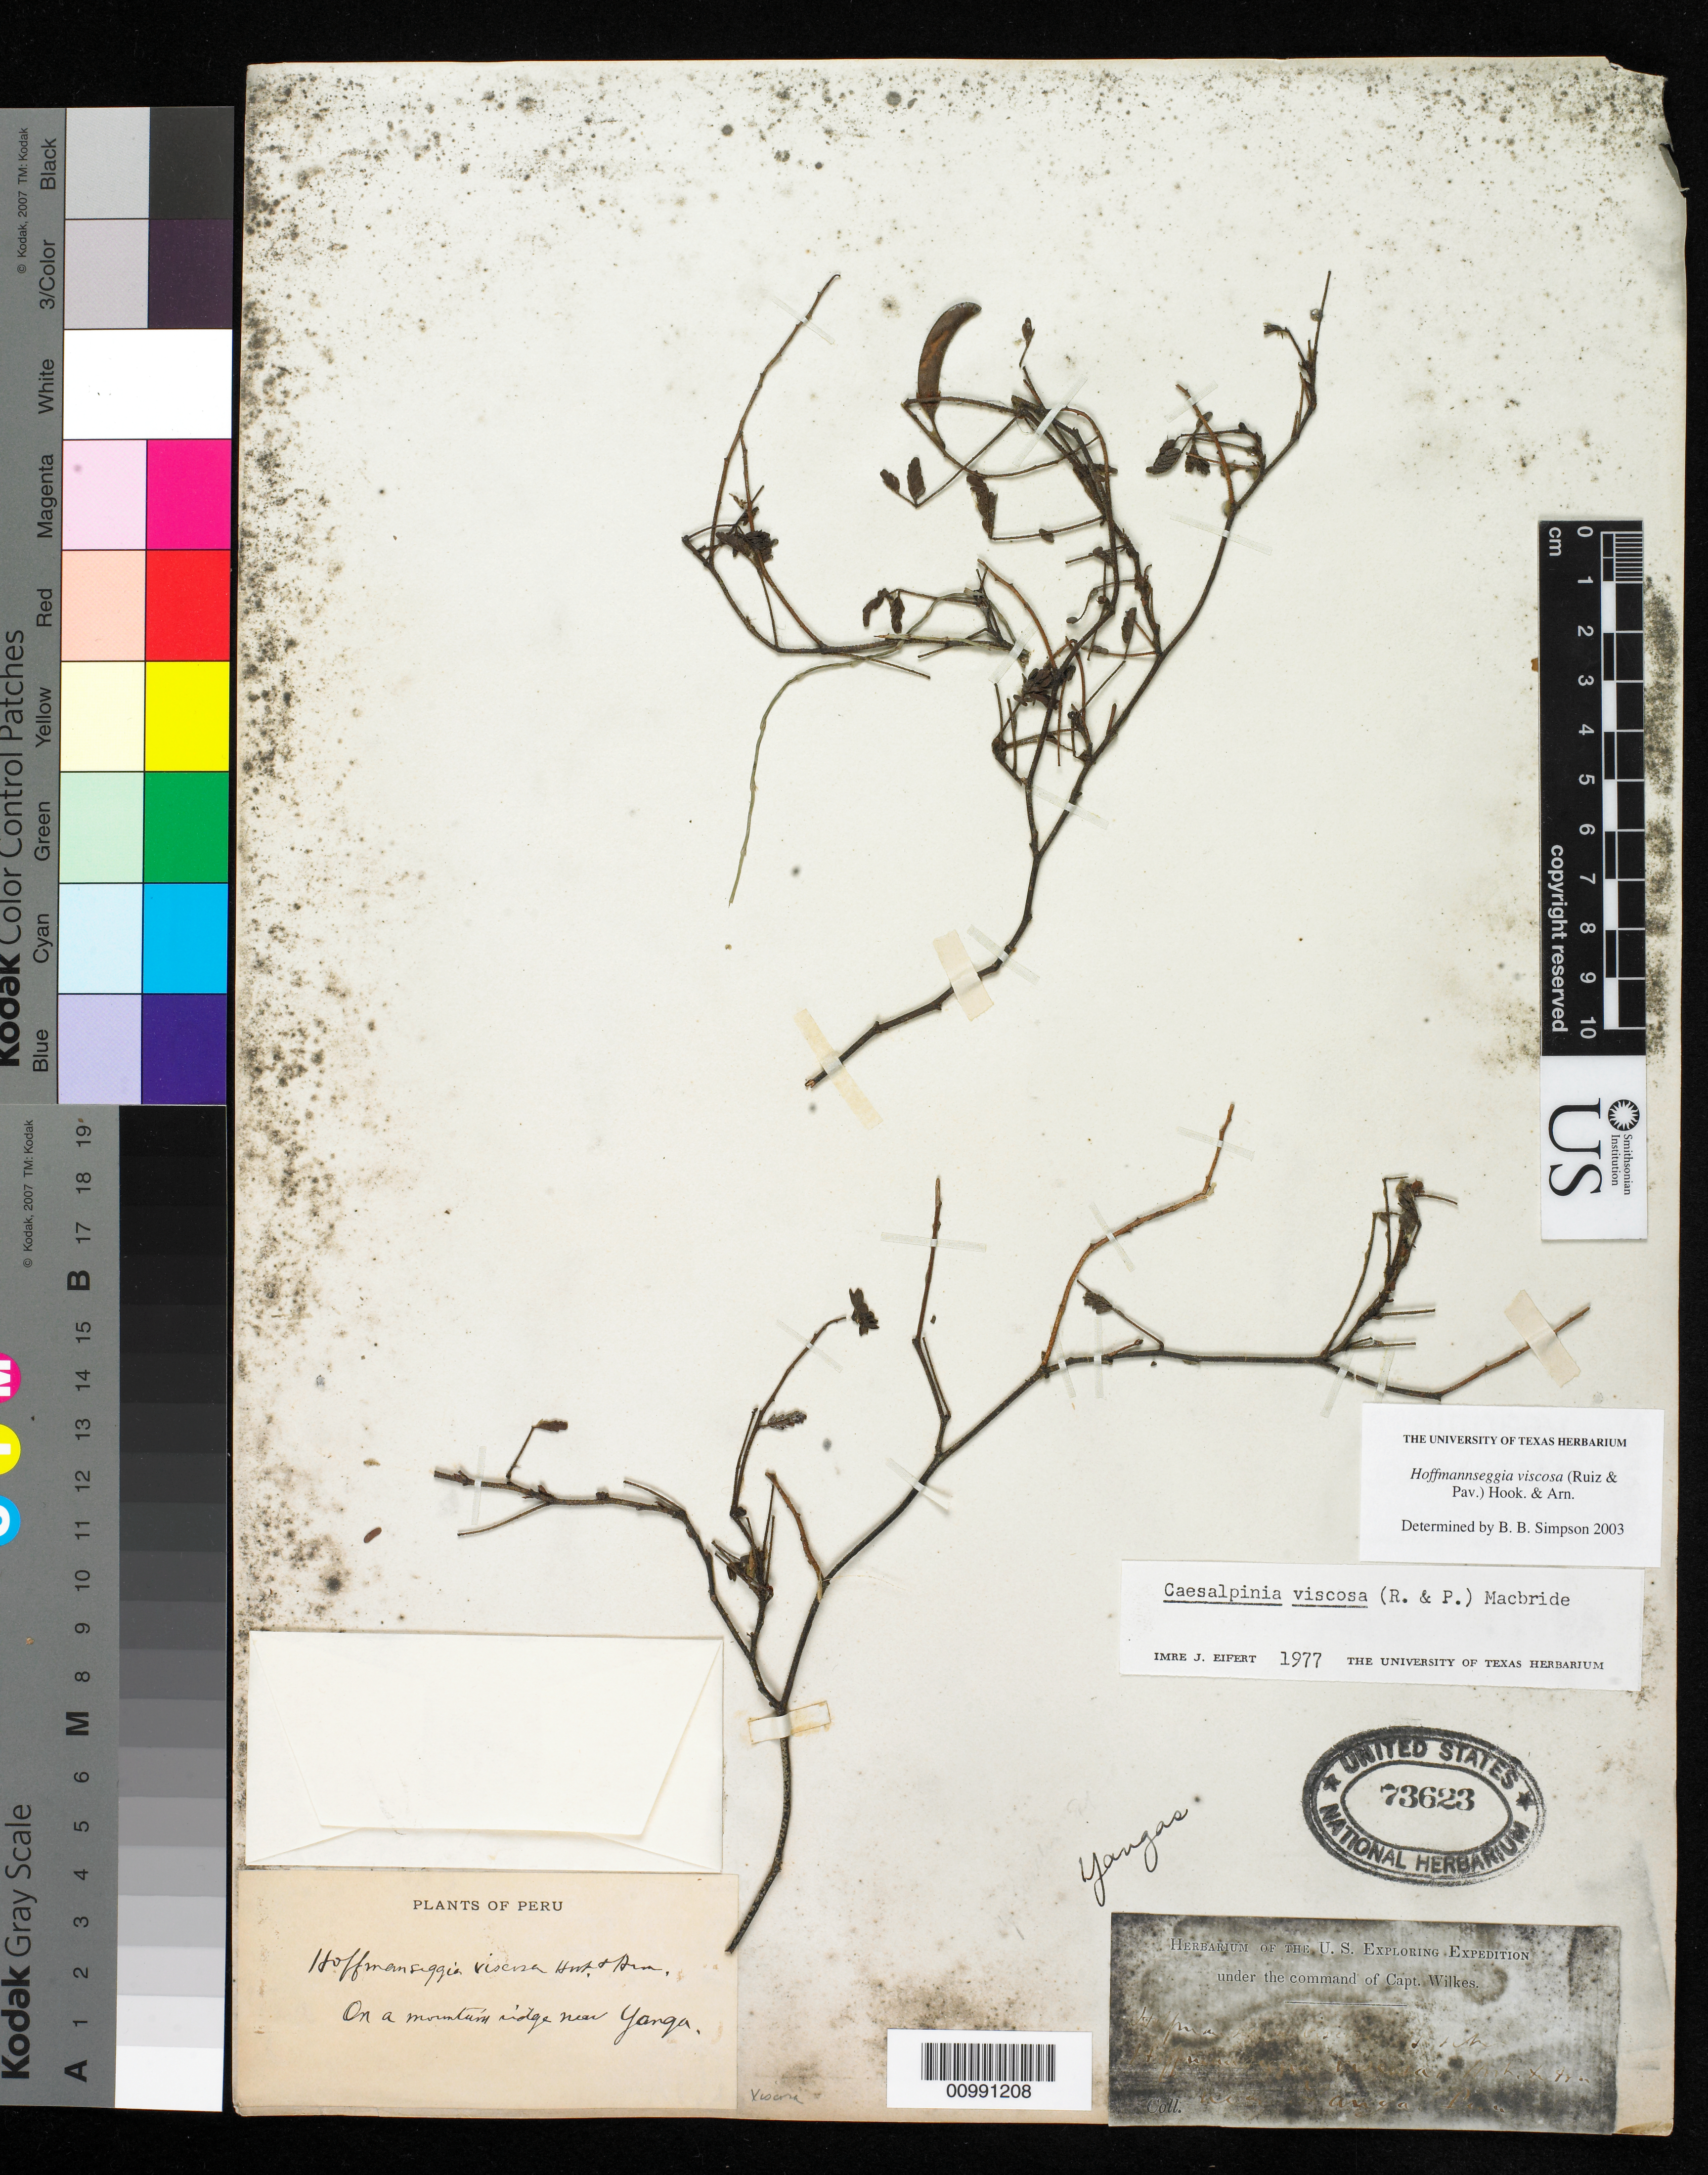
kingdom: Plantae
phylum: Tracheophyta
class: Magnoliopsida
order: Fabales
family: Fabaceae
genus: Hoffmannseggia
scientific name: Hoffmannseggia viscosa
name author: Hook. & Arn.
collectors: Wilkes Explor. Exped.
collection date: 1838/1842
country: Peru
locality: mountain ridge near Yanga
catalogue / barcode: US 73623